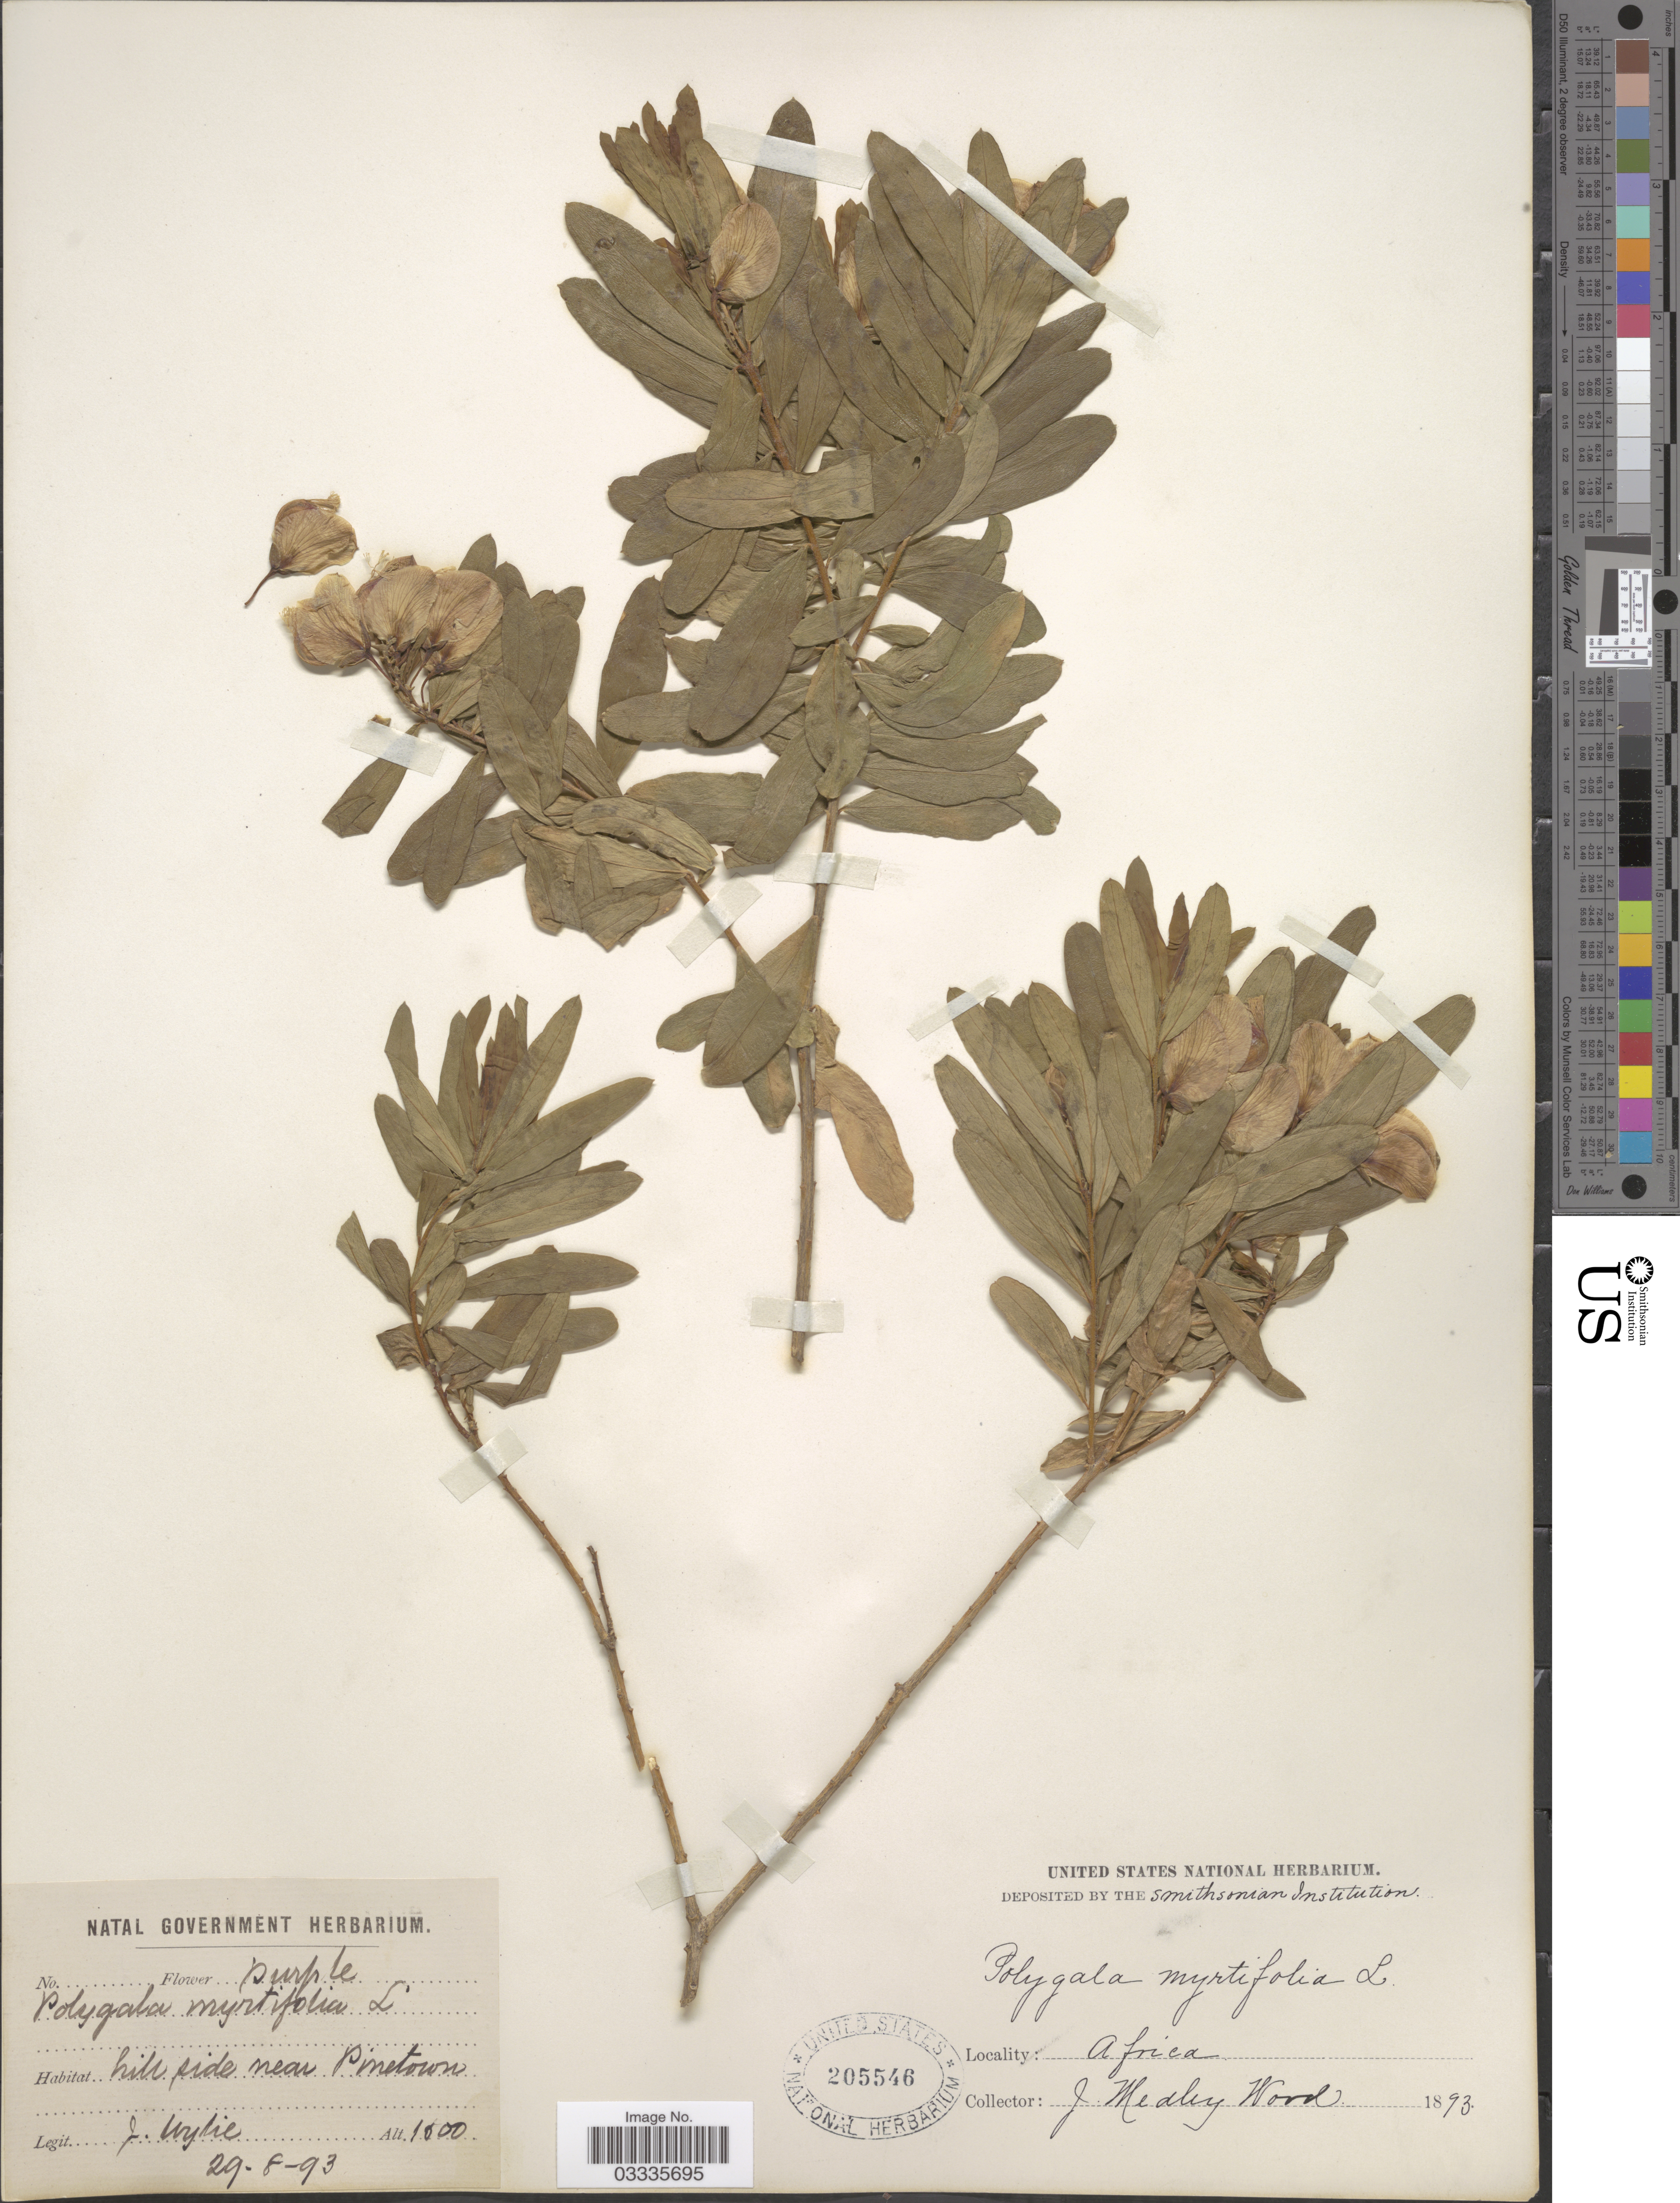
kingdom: Plantae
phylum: Tracheophyta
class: Magnoliopsida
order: Fabales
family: Polygalaceae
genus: Polygala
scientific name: Polygala myrtifolia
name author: L.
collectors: J. Wylie & J. Medley Wood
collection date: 1893-08-29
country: South Africa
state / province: KwaZulu-Natal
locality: Hillside near Pinetown.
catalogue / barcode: US 205546